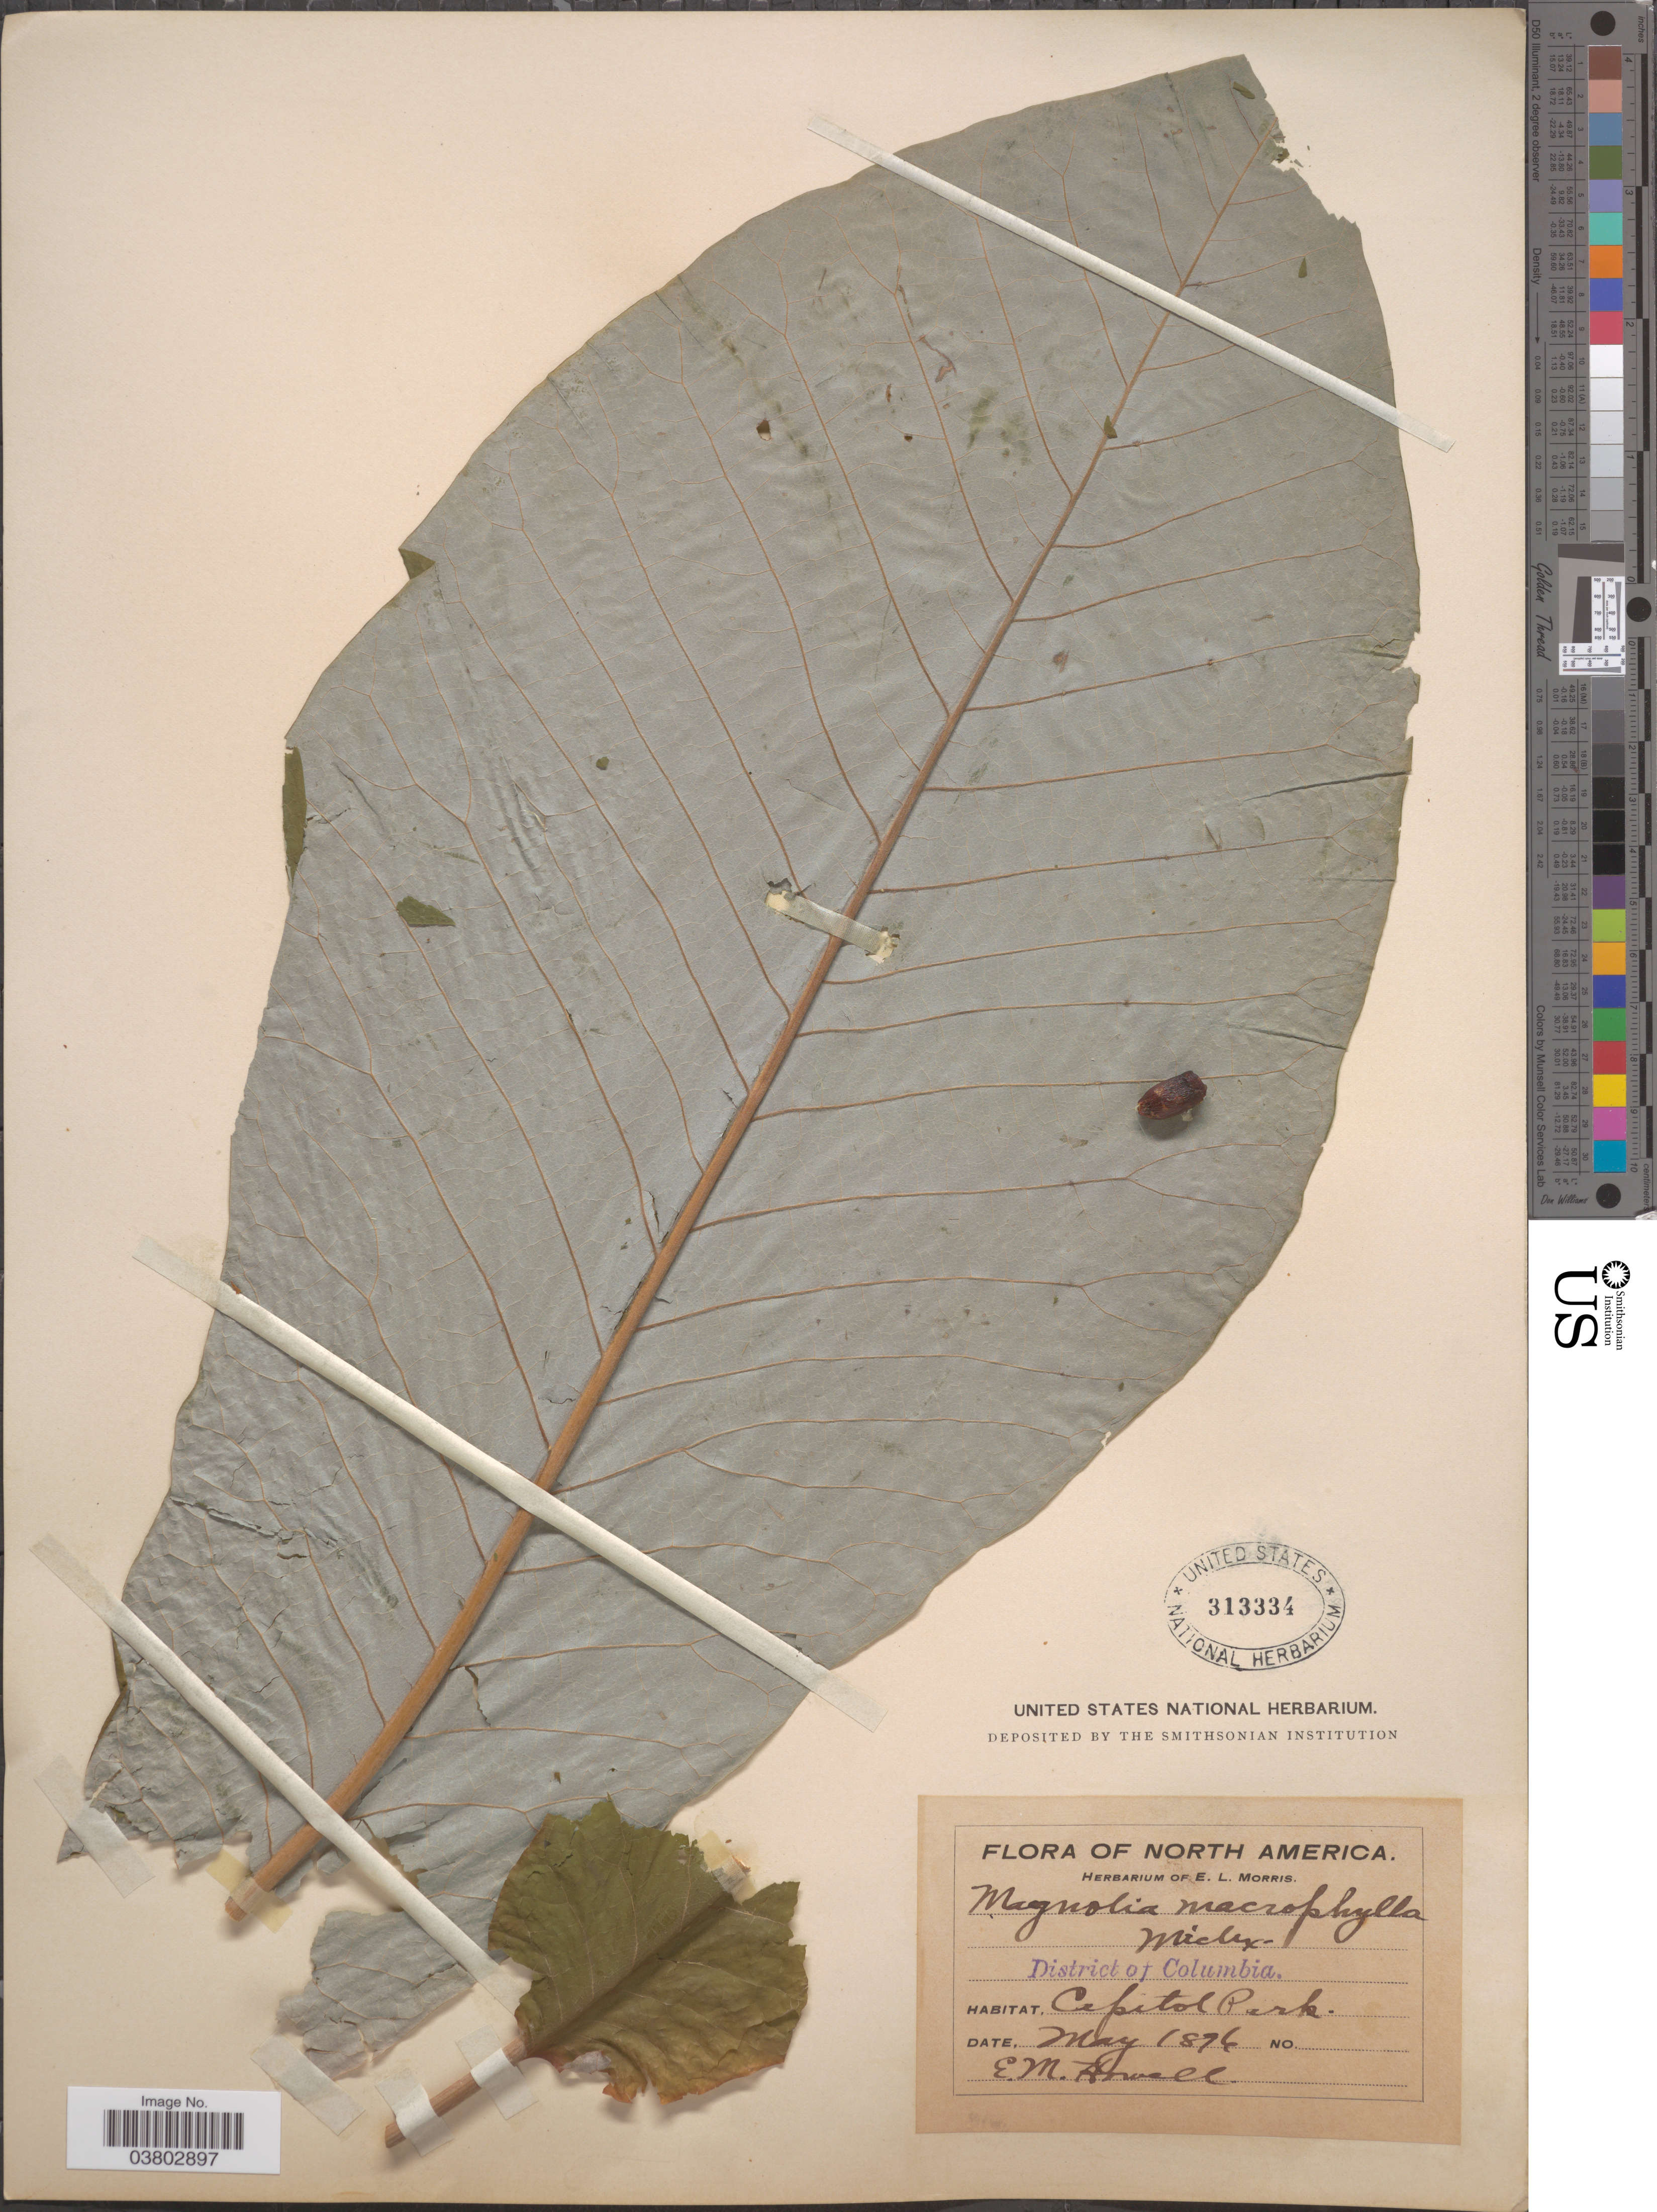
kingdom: Plantae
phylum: Tracheophyta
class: Magnoliopsida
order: Magnoliales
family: Magnoliaceae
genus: Magnolia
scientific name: Magnolia macrophylla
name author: Michx.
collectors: E. Howell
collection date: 1896-05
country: United States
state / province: District of Columbia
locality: North America. Capitol Park.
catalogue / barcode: US 313334